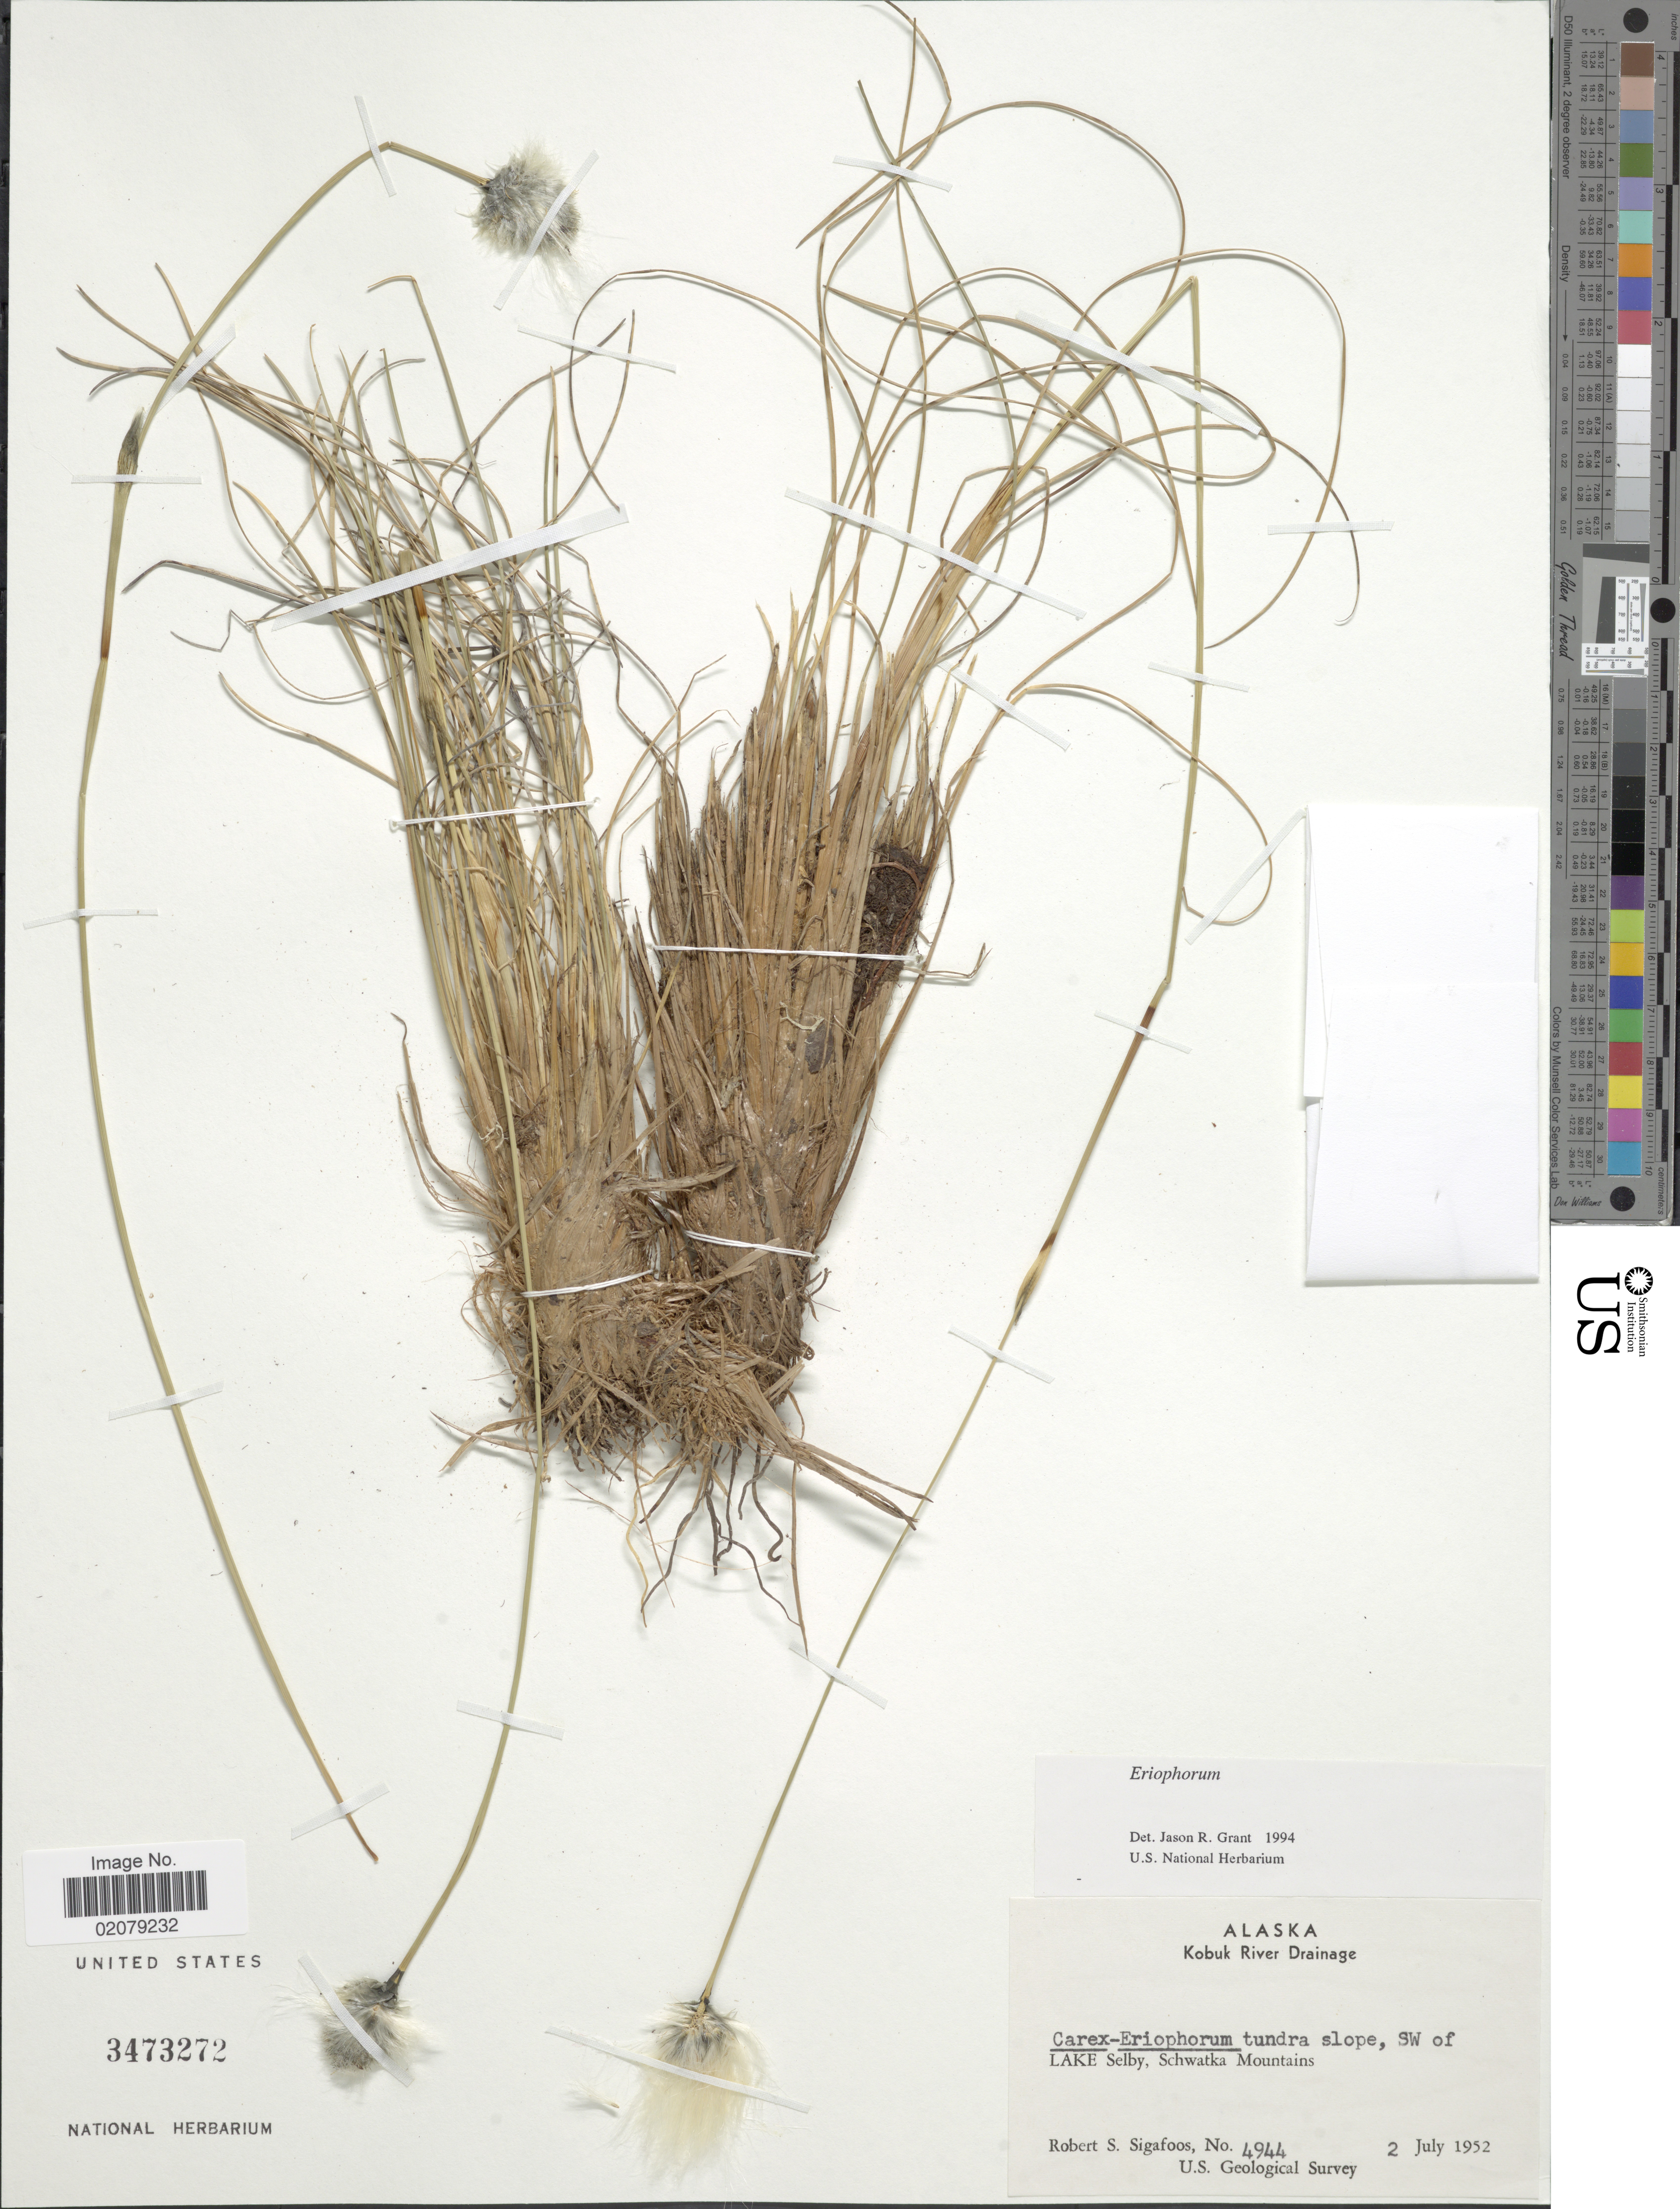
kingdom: Plantae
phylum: Tracheophyta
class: Liliopsida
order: Poales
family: Cyperaceae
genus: Eriophorum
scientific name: Eriophorum sp.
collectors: R. Sigafoos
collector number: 4944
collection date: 1952-07-02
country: United States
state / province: Alaska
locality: Kobuk River Drainage, tundra slope, SW of Lake Shelby, Schwatka Mountains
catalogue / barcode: US 3473272